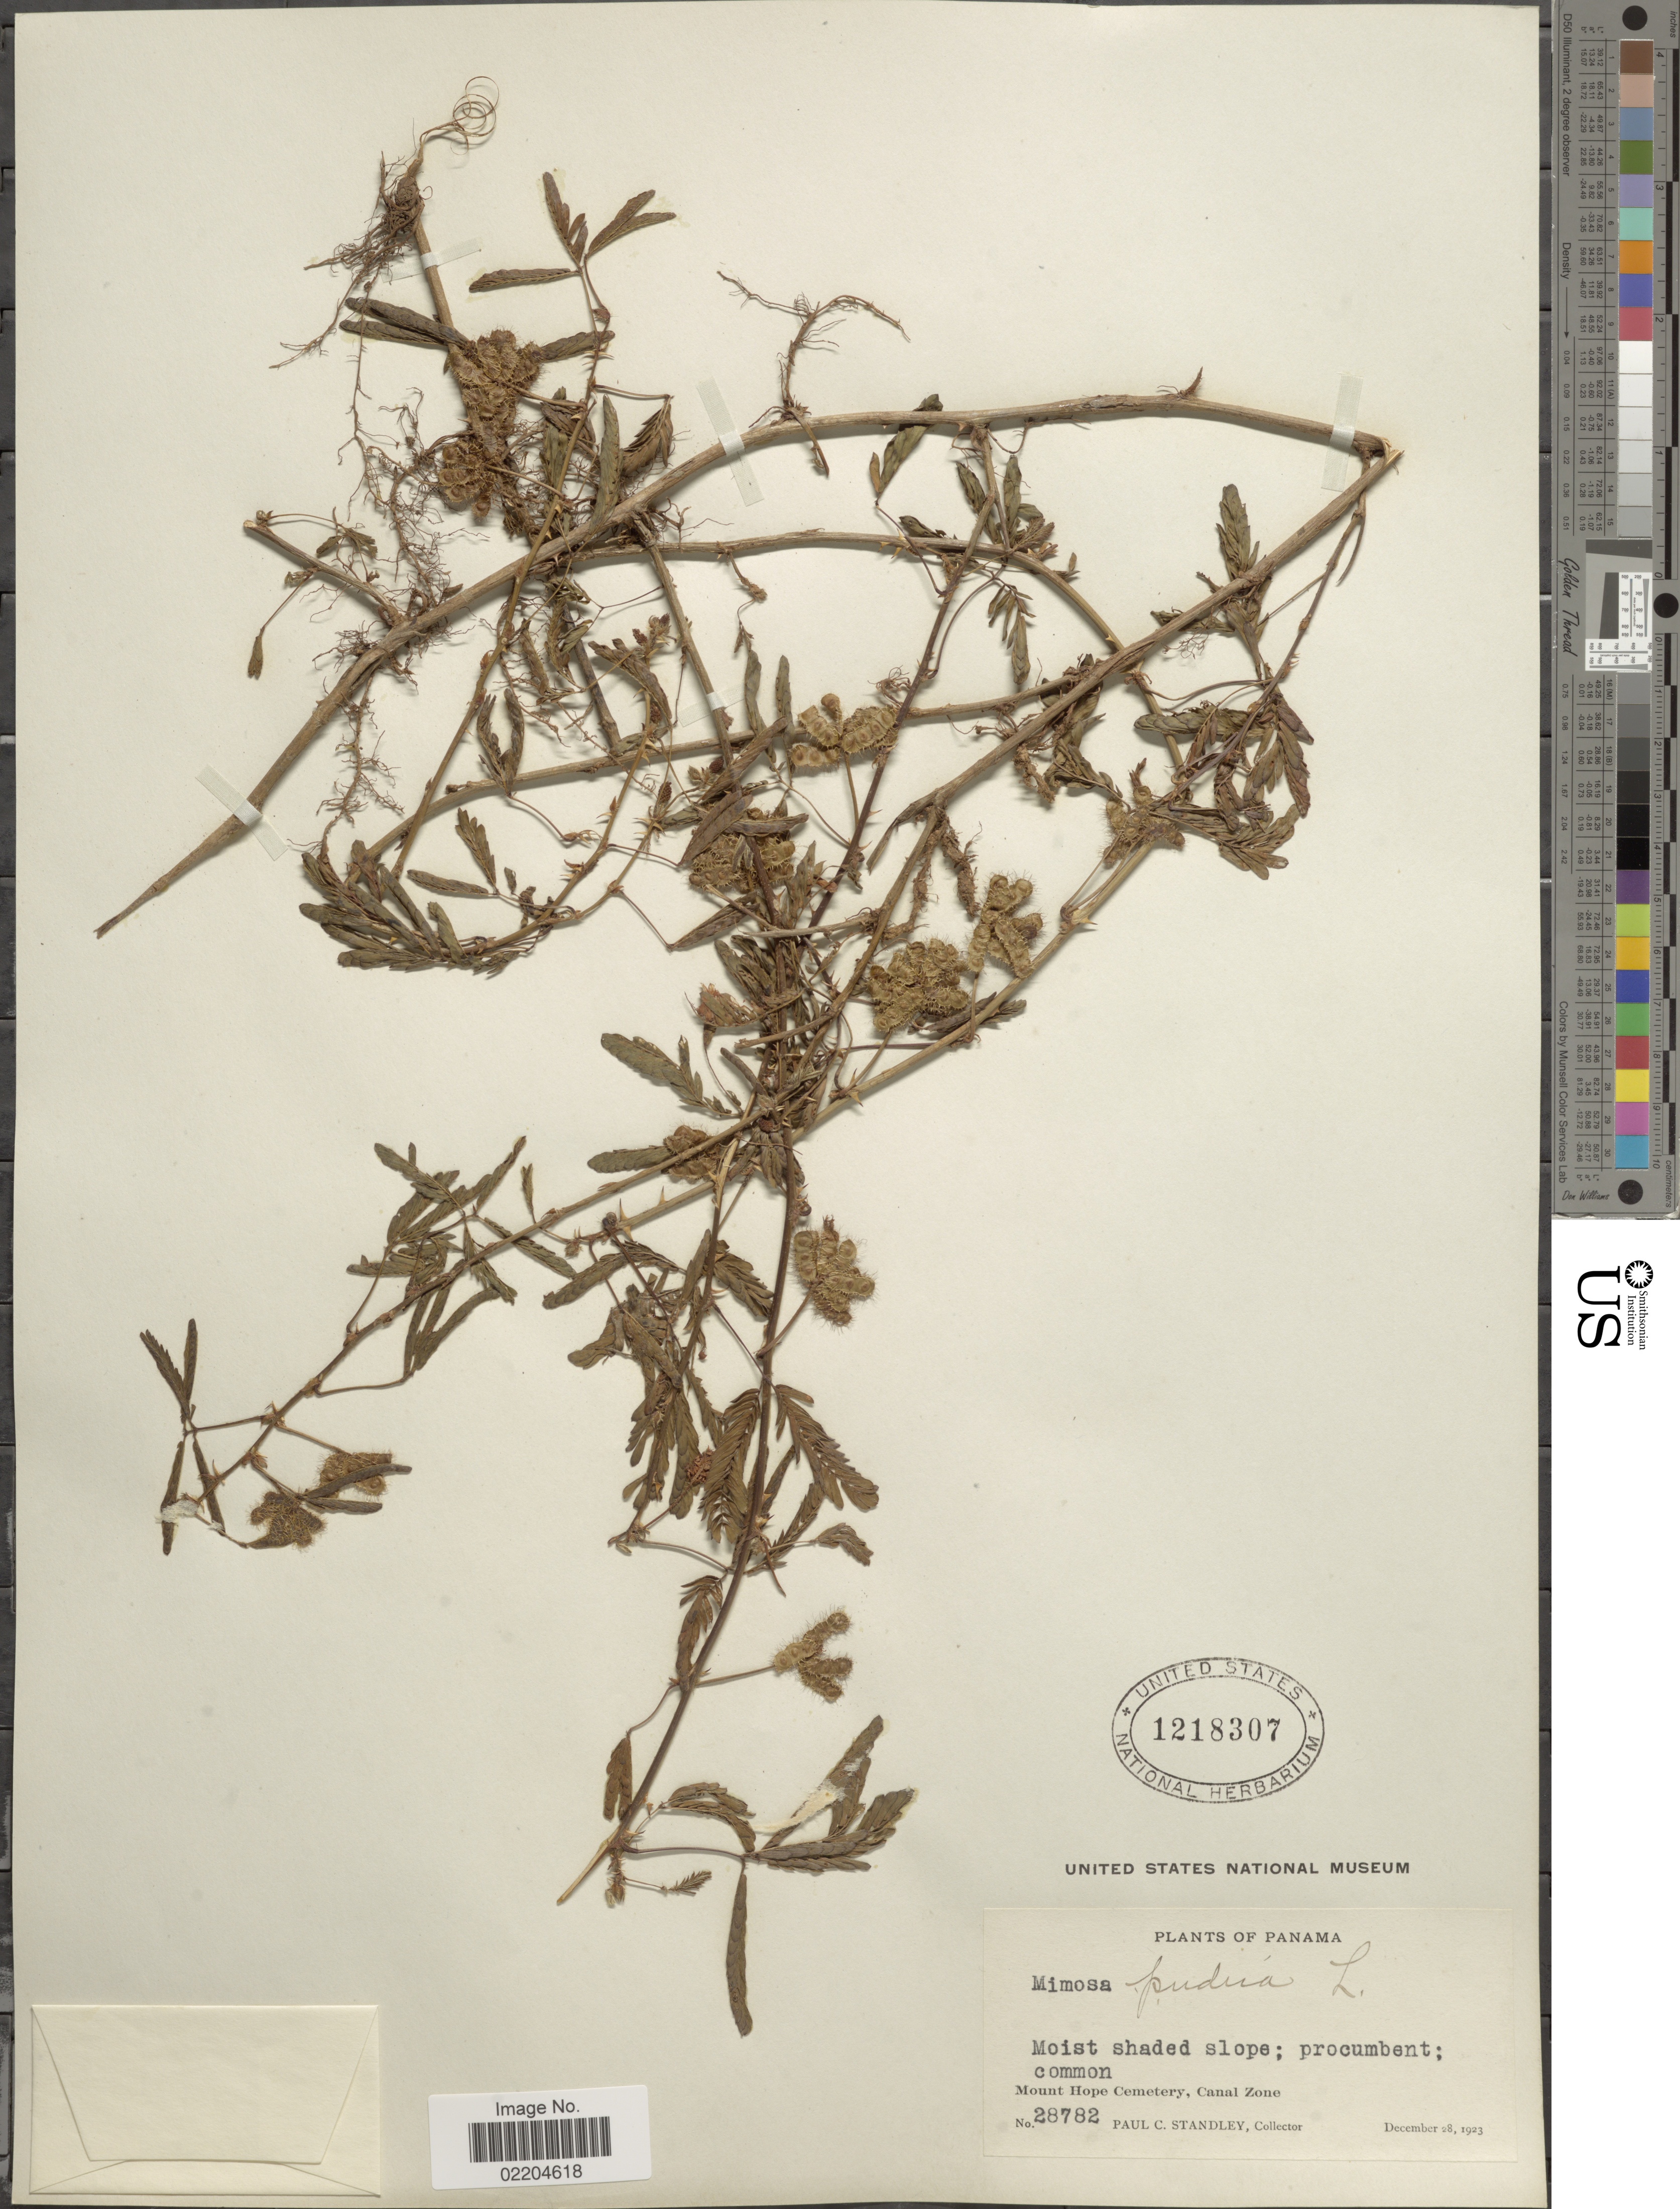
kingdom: Plantae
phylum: Tracheophyta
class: Magnoliopsida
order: Fabales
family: Fabaceae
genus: Mimosa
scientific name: Mimosa pudica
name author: L.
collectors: P. C. Standley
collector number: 28782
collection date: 1923-12-08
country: Panama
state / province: Colón / Panamá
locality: Mount Hope Cemetery, Canal Zone.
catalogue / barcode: US 1218307